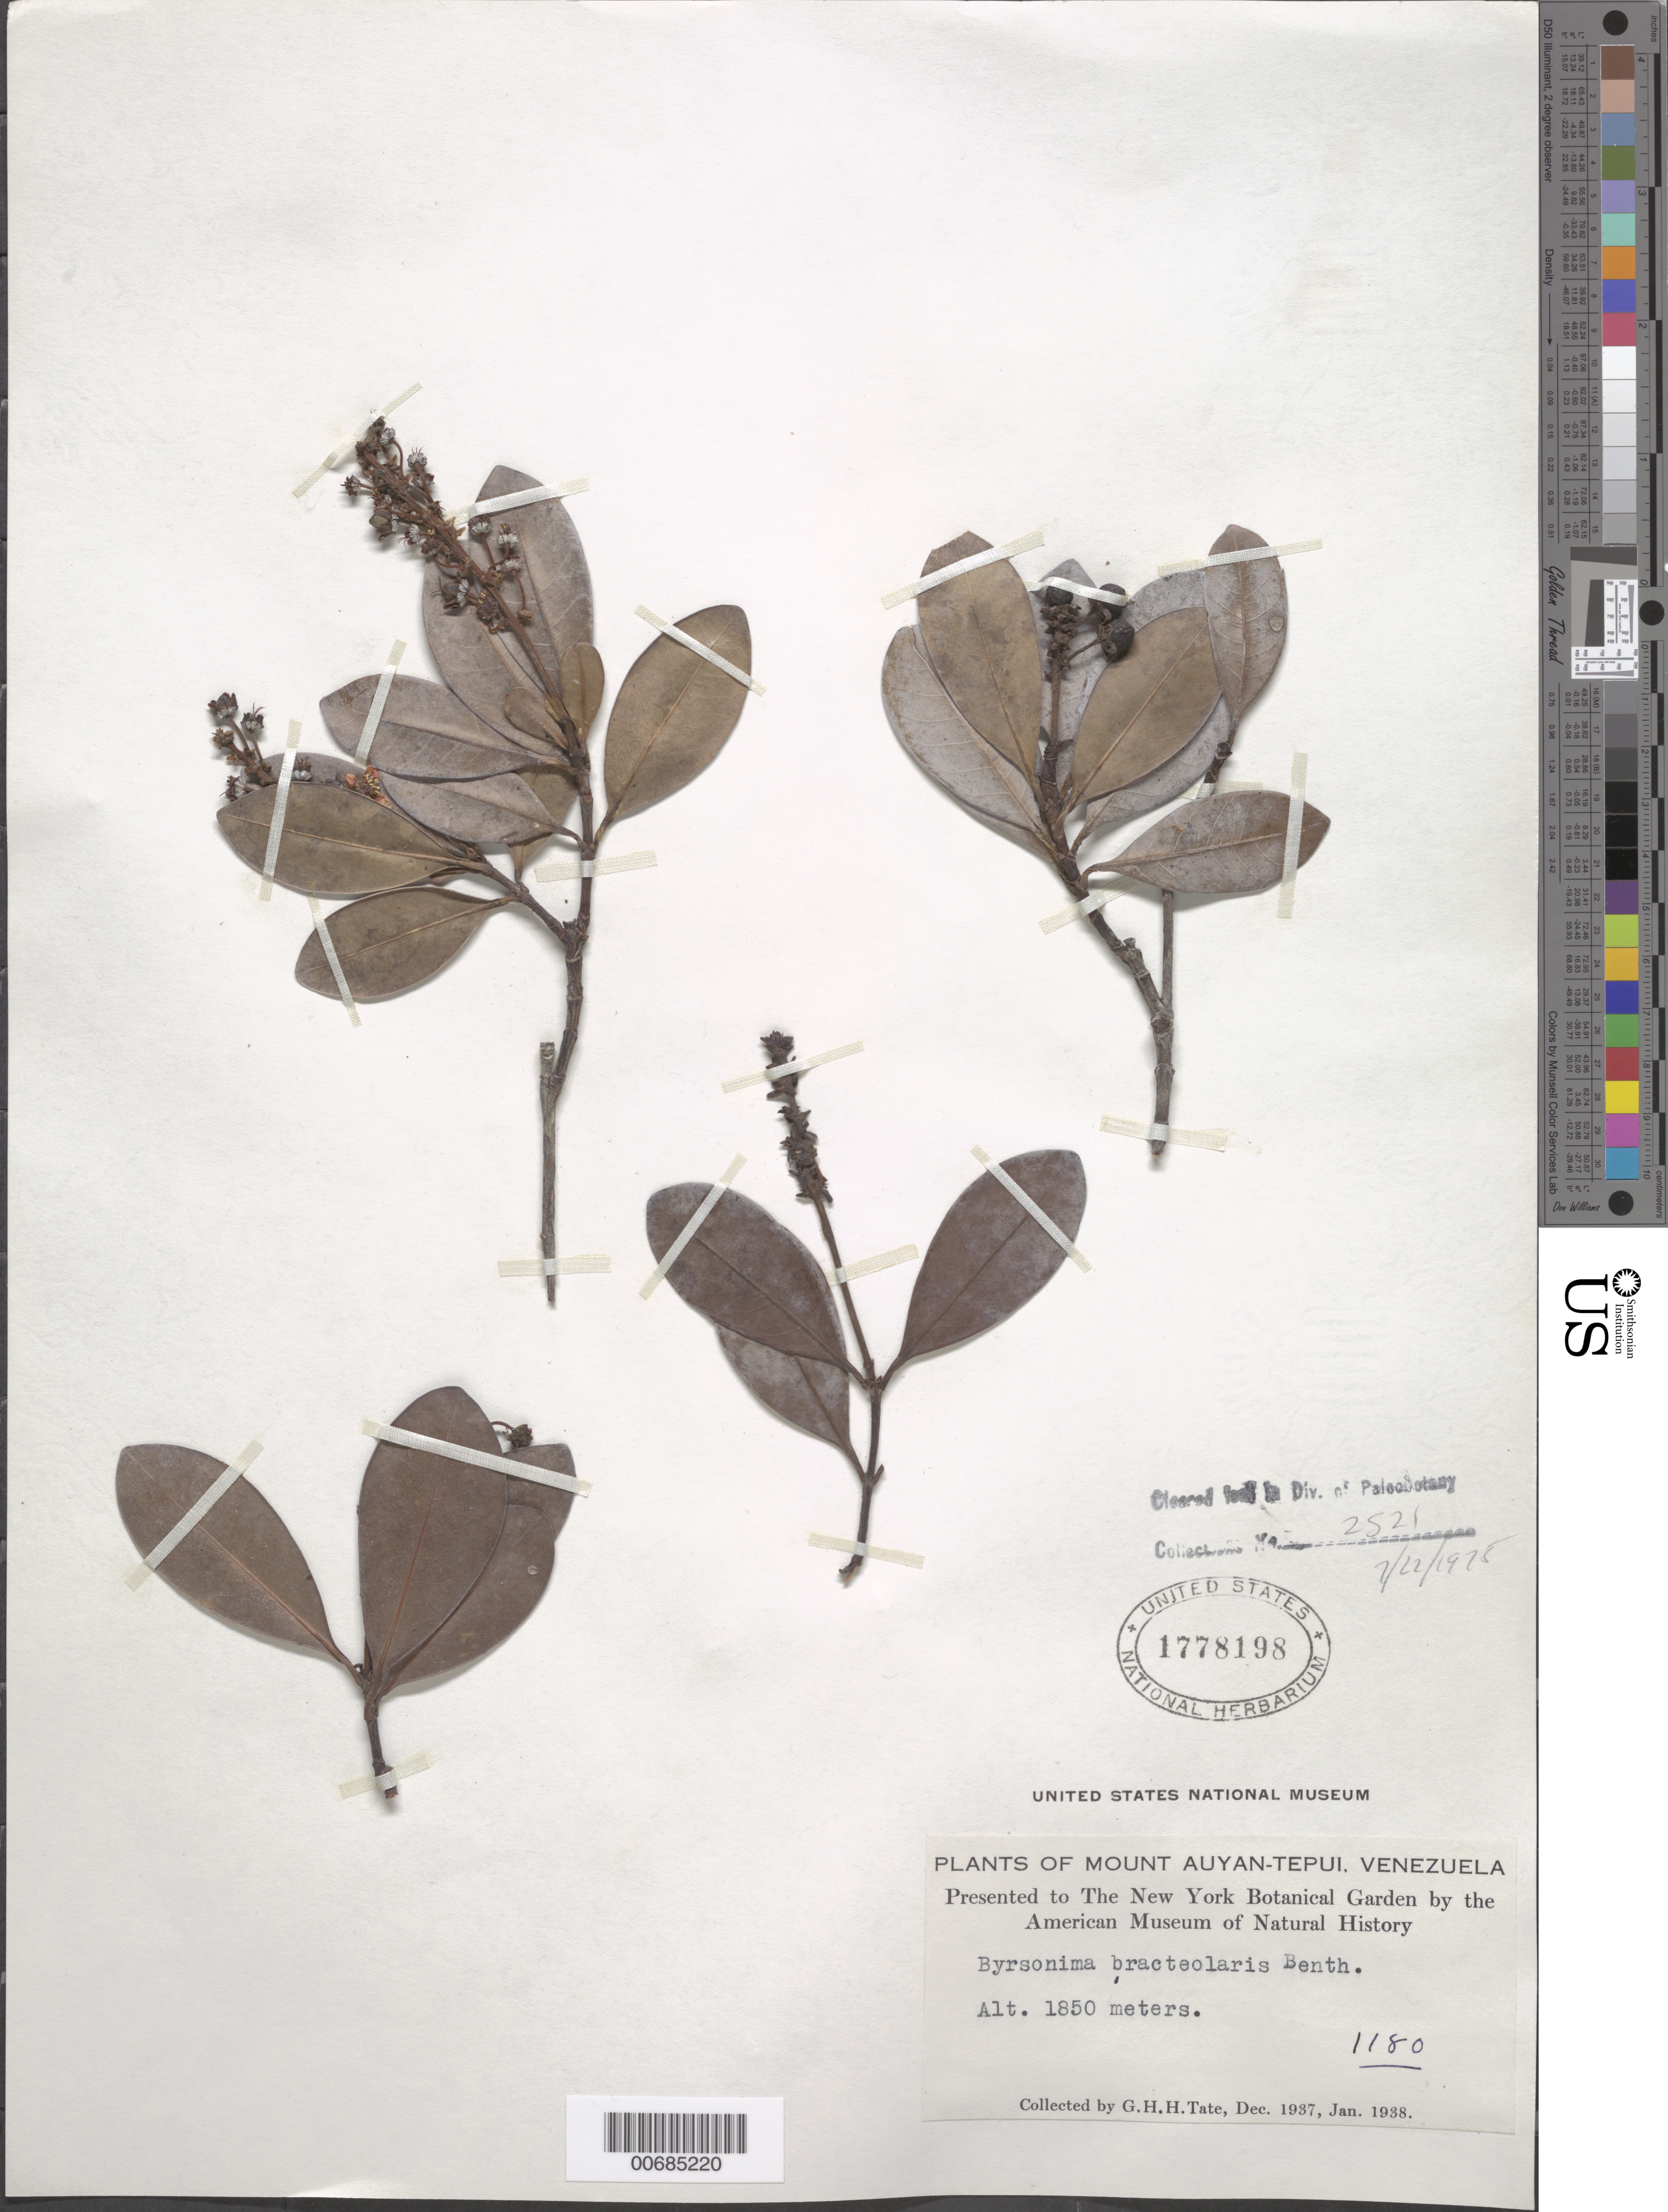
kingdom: Plantae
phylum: Tracheophyta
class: Magnoliopsida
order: Malpighiales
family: Malpighiaceae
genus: Byrsonima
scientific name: Byrsonima bracteolaris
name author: Benth.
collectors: G. H. H.Tate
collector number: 1180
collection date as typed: Dec-37 to Jan-38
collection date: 1937-12/1938-01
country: Venezuela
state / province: Bolívar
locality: Mt. Auyan-tepuí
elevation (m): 1850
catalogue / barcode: US 1778198